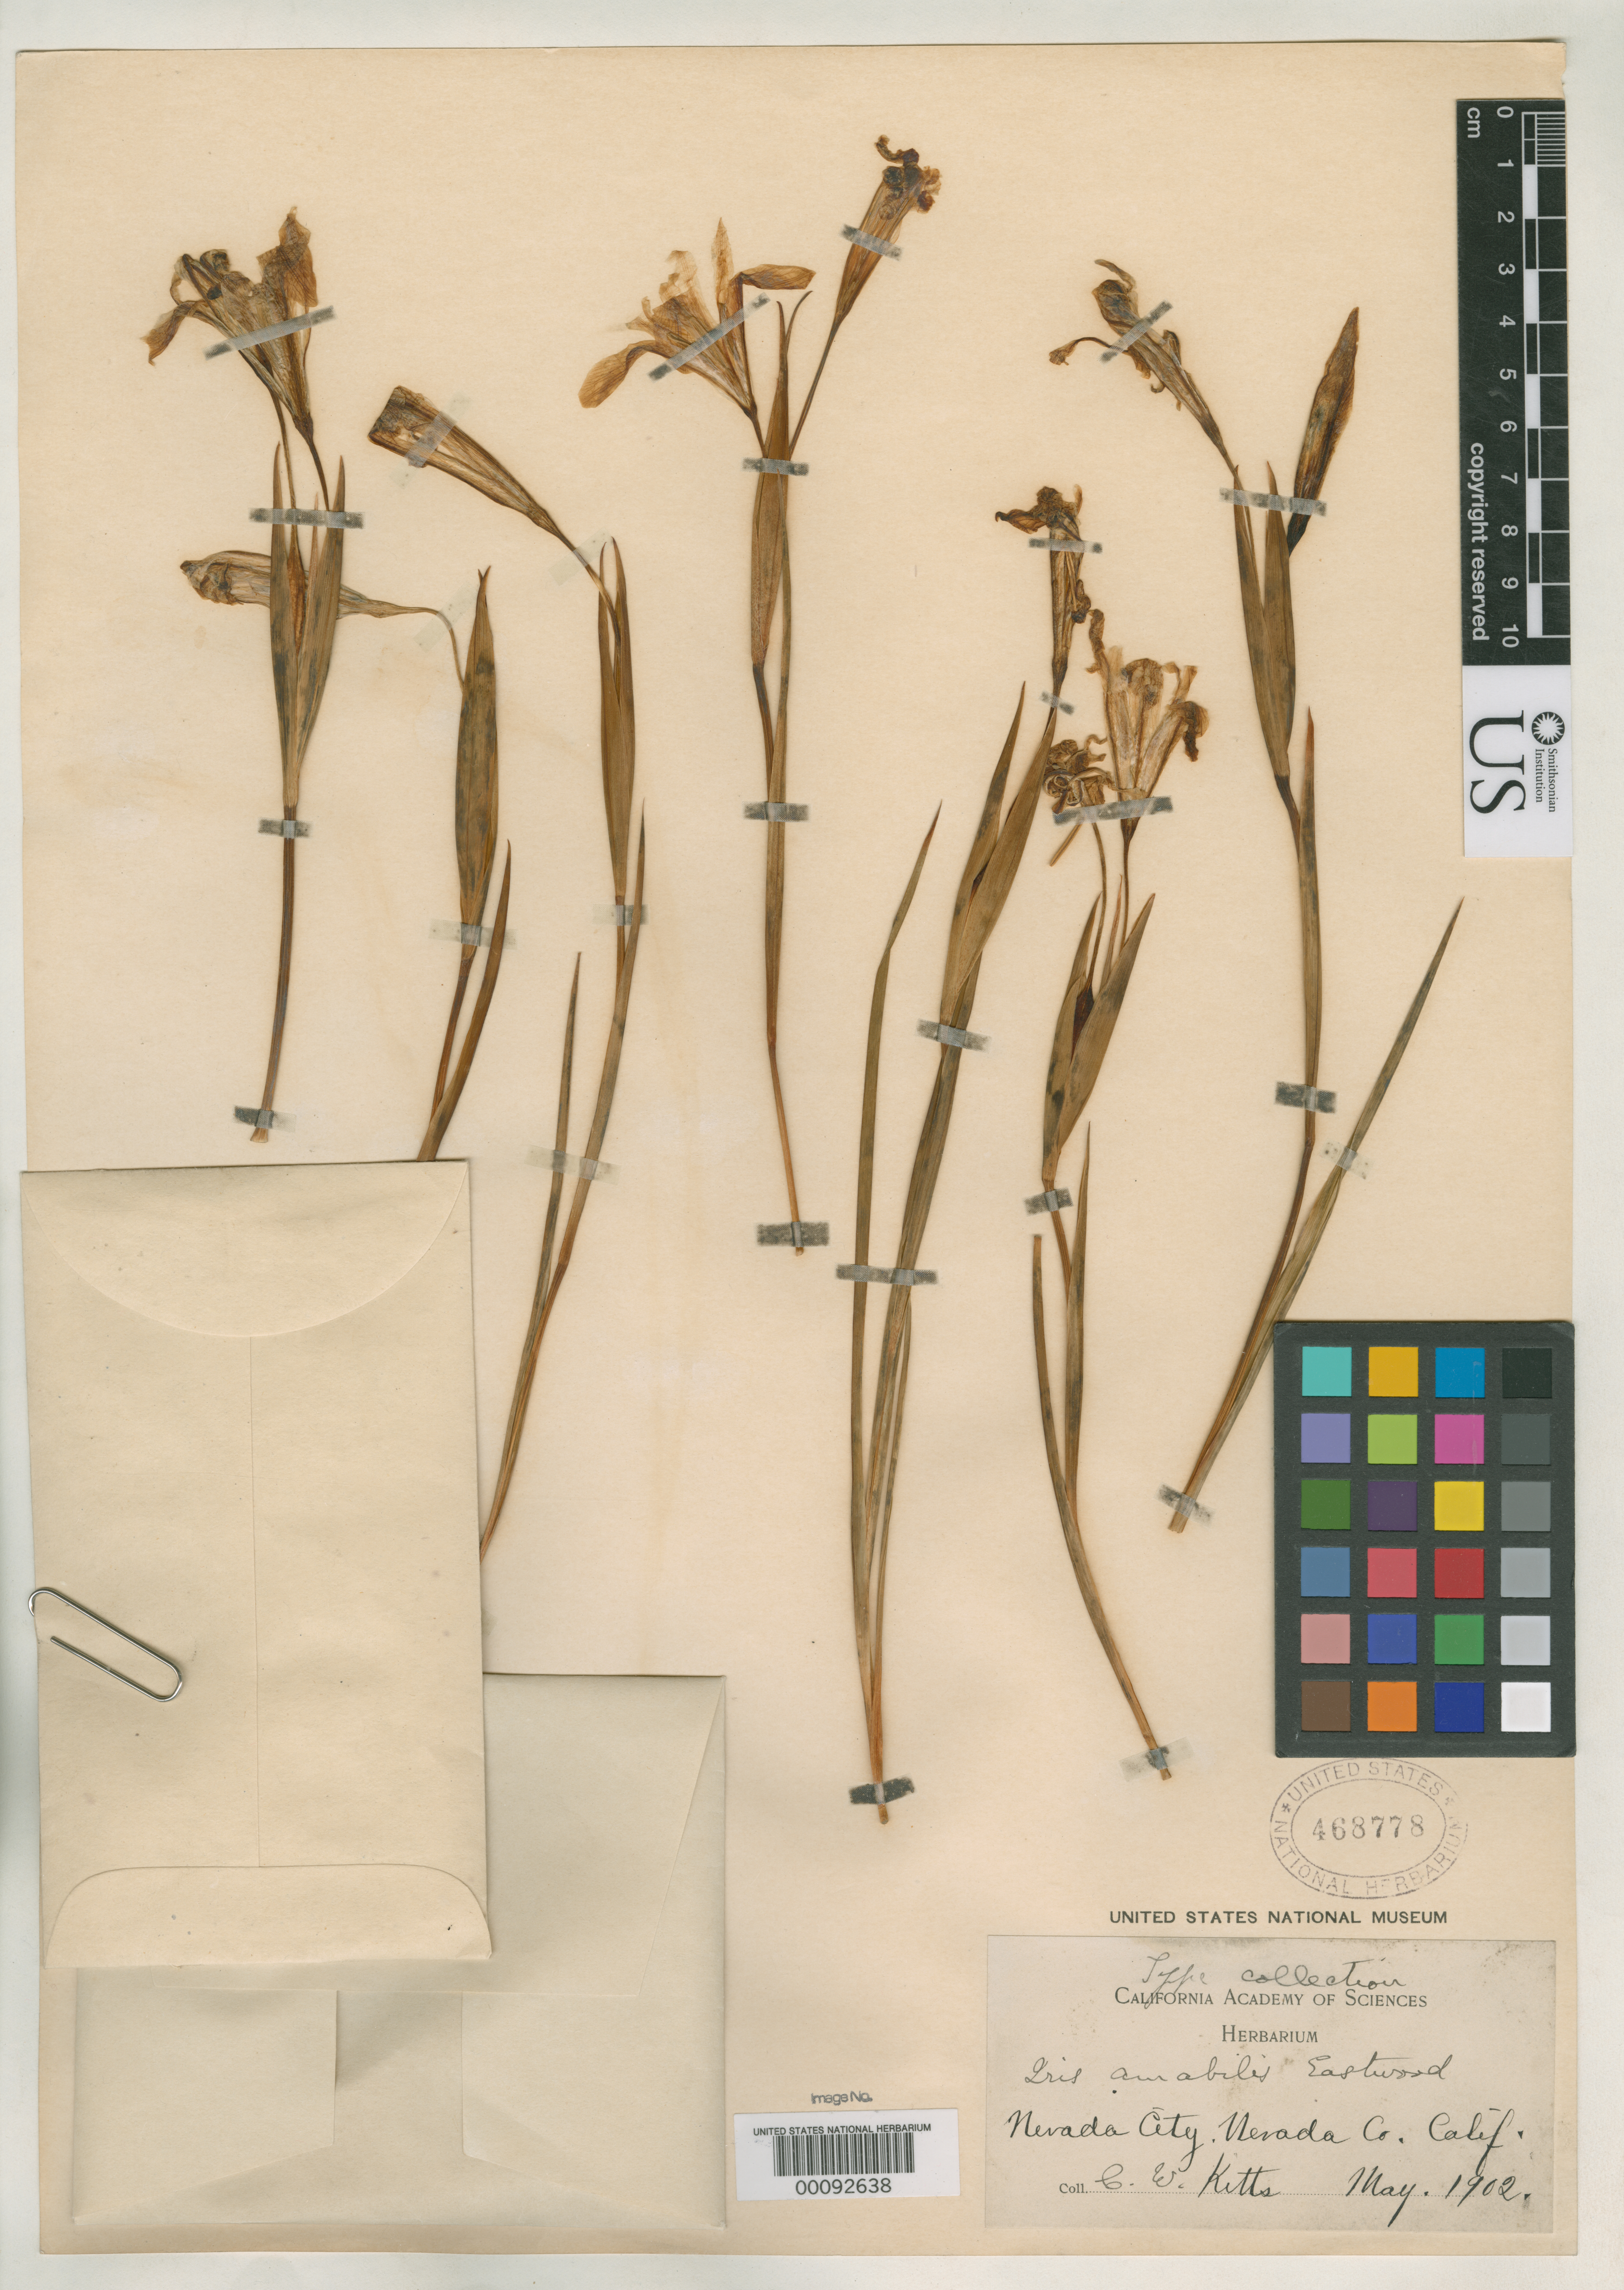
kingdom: Plantae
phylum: Tracheophyta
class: Liliopsida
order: Asparagales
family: Iridaceae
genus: Iris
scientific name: Iris amabilis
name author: Eastw.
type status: Isotype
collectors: C. Kitts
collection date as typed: May 1902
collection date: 1902-05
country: United States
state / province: California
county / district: Nevada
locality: Nevada City.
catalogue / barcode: US 468778